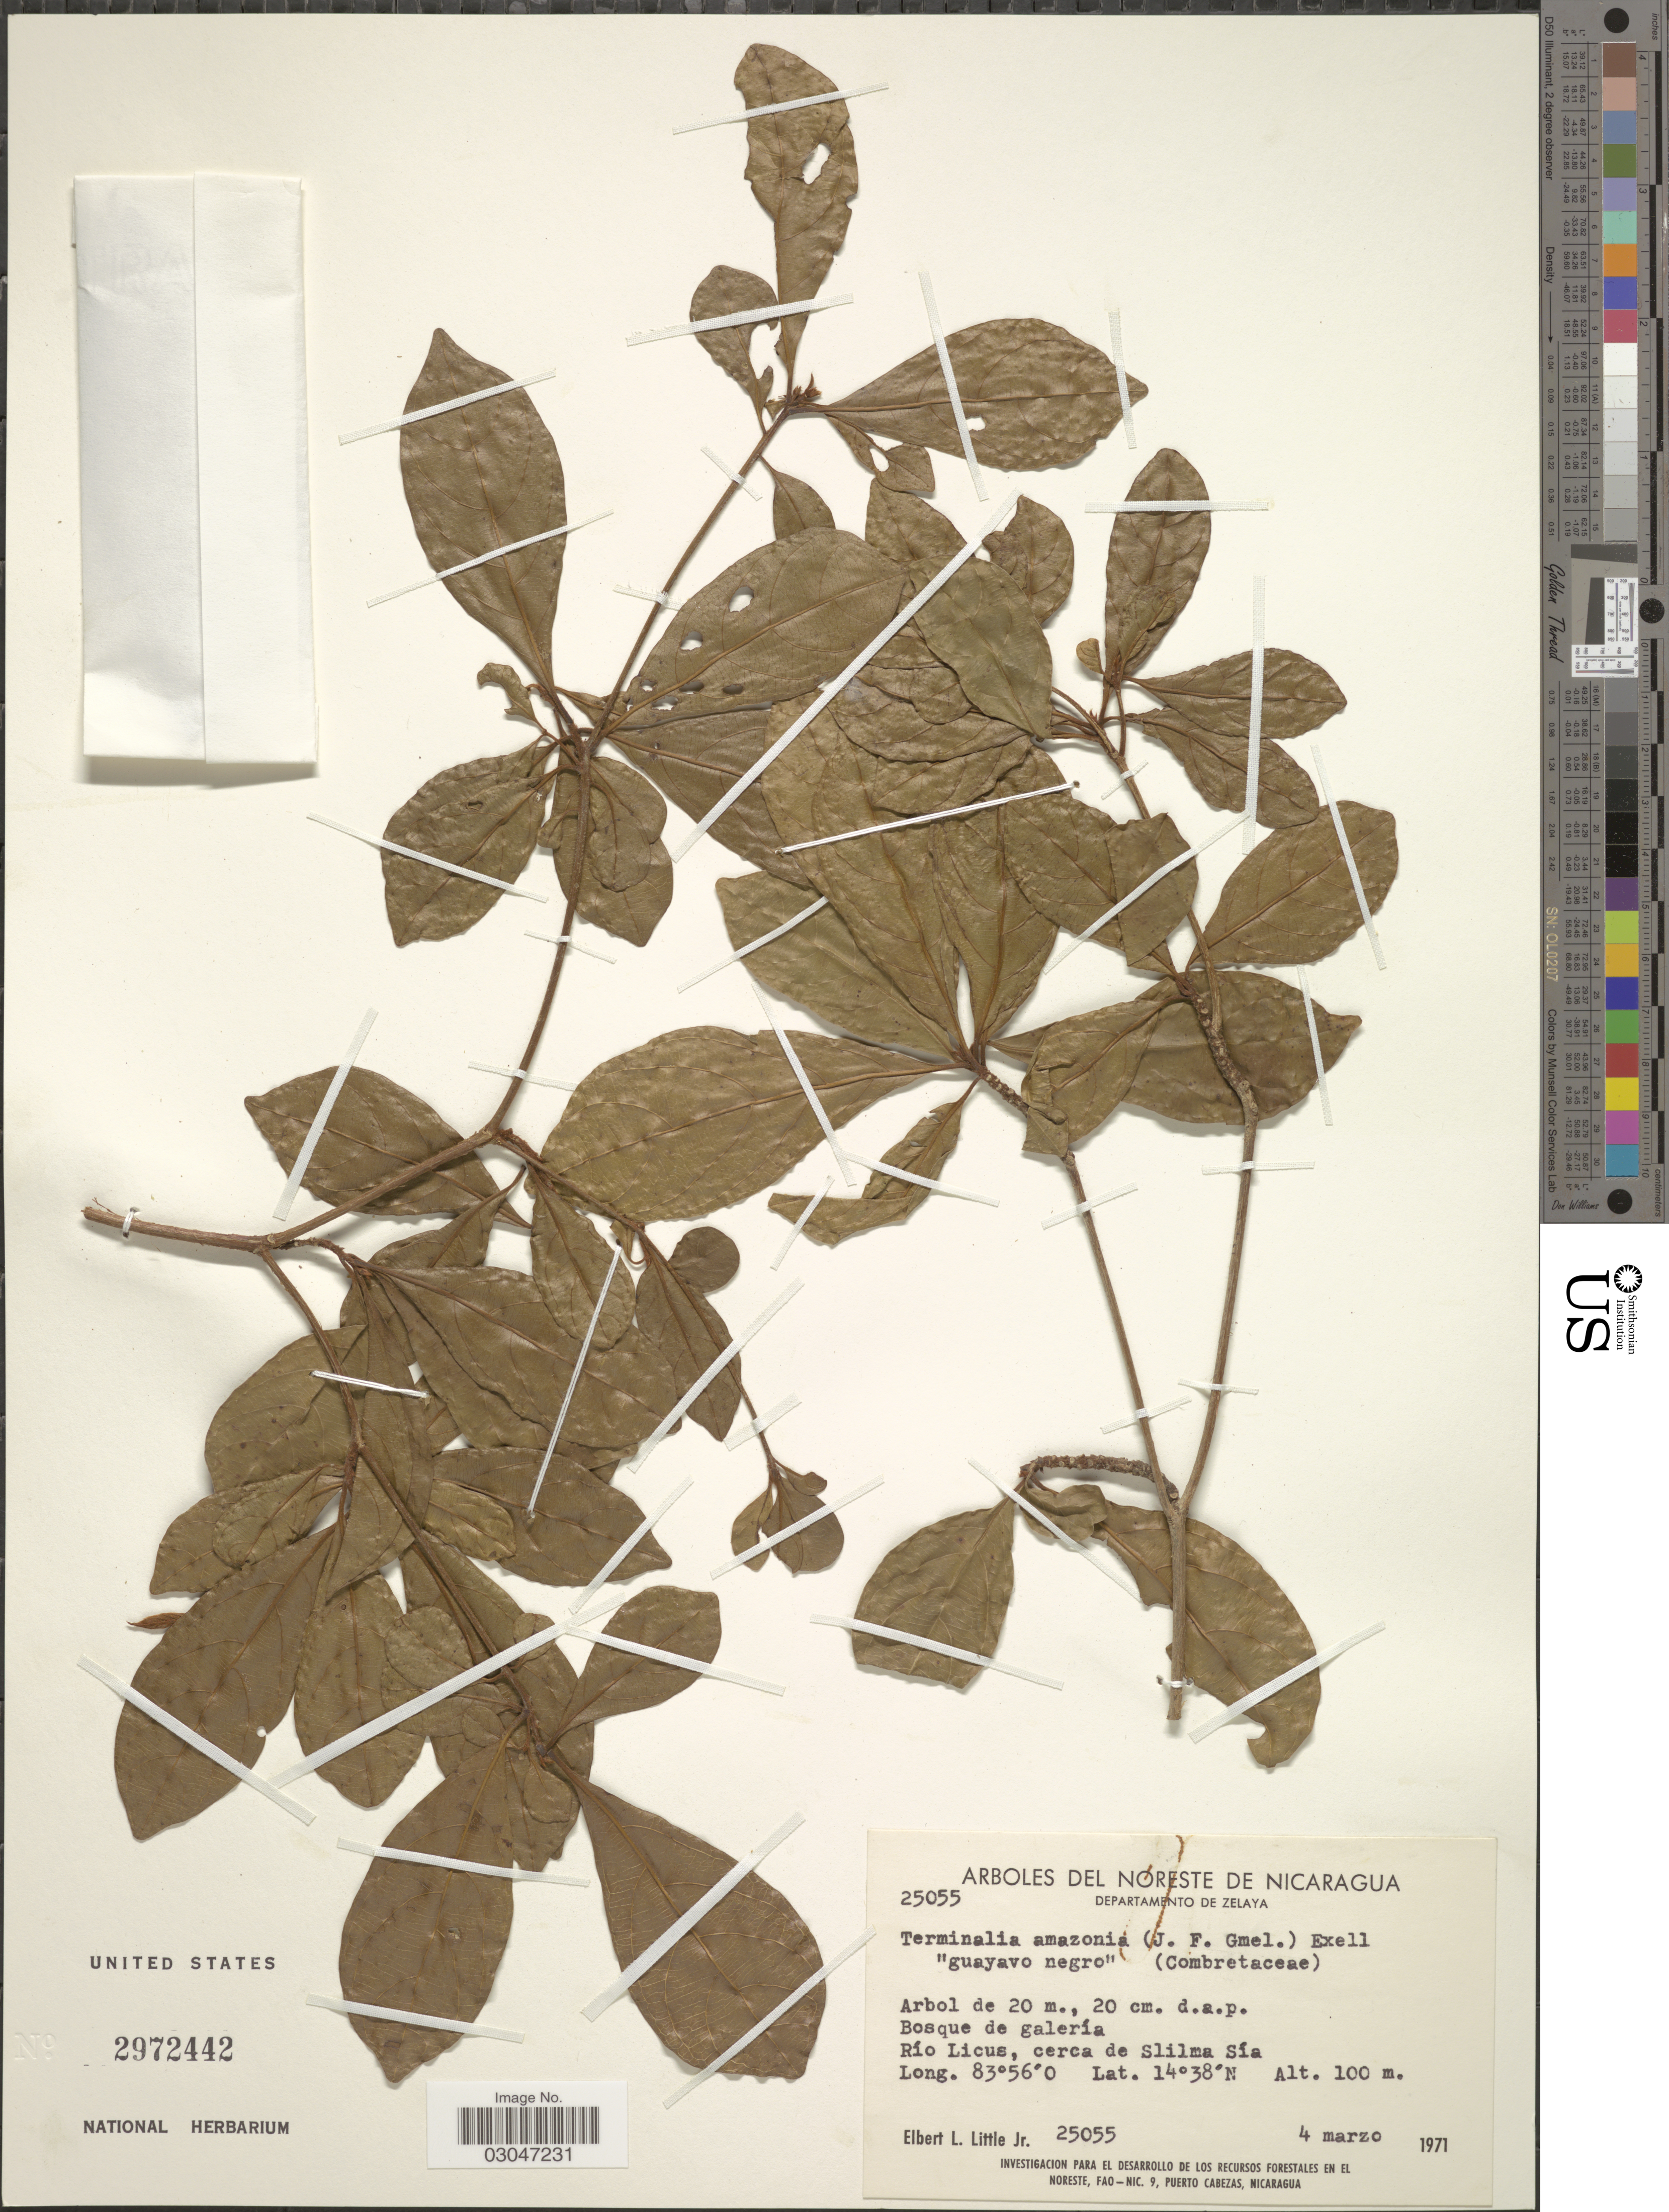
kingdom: Plantae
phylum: Tracheophyta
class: Magnoliopsida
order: Myrtales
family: Combretaceae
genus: Terminalia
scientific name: Terminalia amazonia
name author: (J.F. Gmel.) Exell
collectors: E. L. Little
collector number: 25055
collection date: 1971-03-04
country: Nicaragua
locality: Del Noreste De Nicaragua, Departamento De Zelaya, Río Licus, cerca de Slilma Sía.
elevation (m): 100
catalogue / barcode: US 2972442